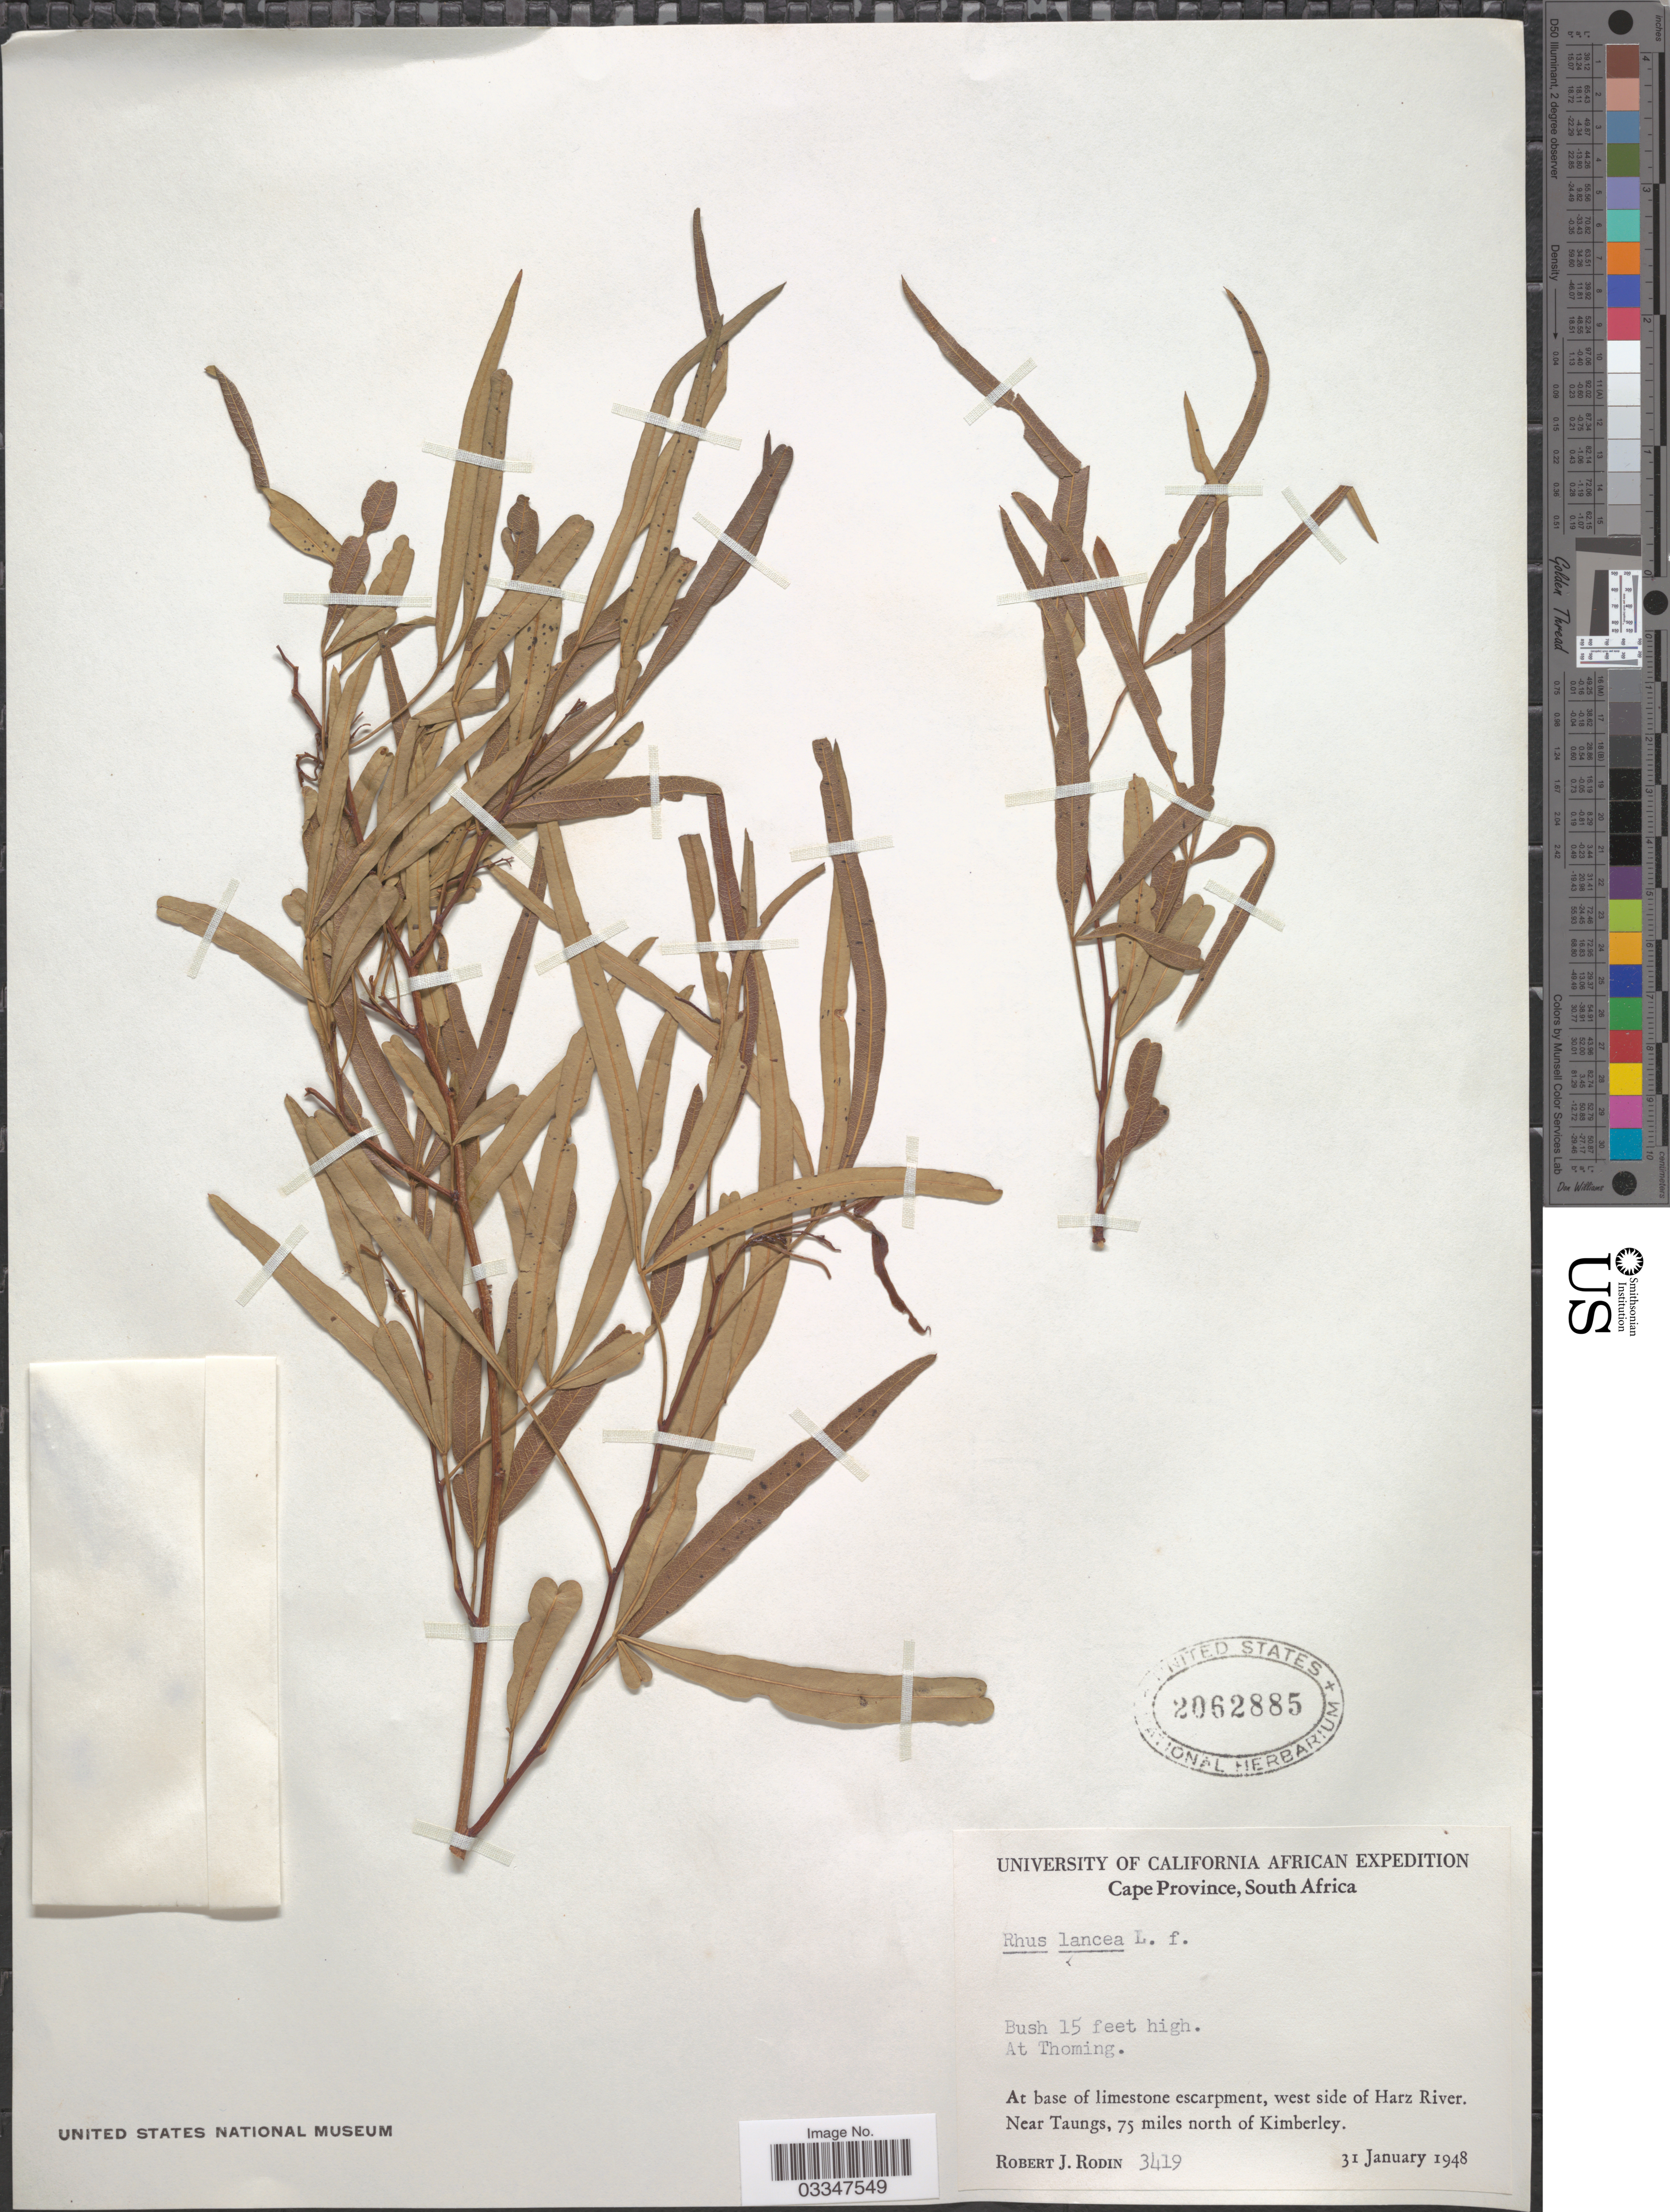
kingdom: Plantae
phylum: Tracheophyta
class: Magnoliopsida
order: Sapindales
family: Anacardiaceae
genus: Rhus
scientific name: Rhus lancea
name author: L. f.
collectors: R. J. Rodin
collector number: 3419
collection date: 1948-01-31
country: South Africa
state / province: Northern Cape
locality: At Thoming. At base of limestone escarpment, west side of Harz River. Near Taungs, 75 miles north of Kimberley.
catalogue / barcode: US 2062885